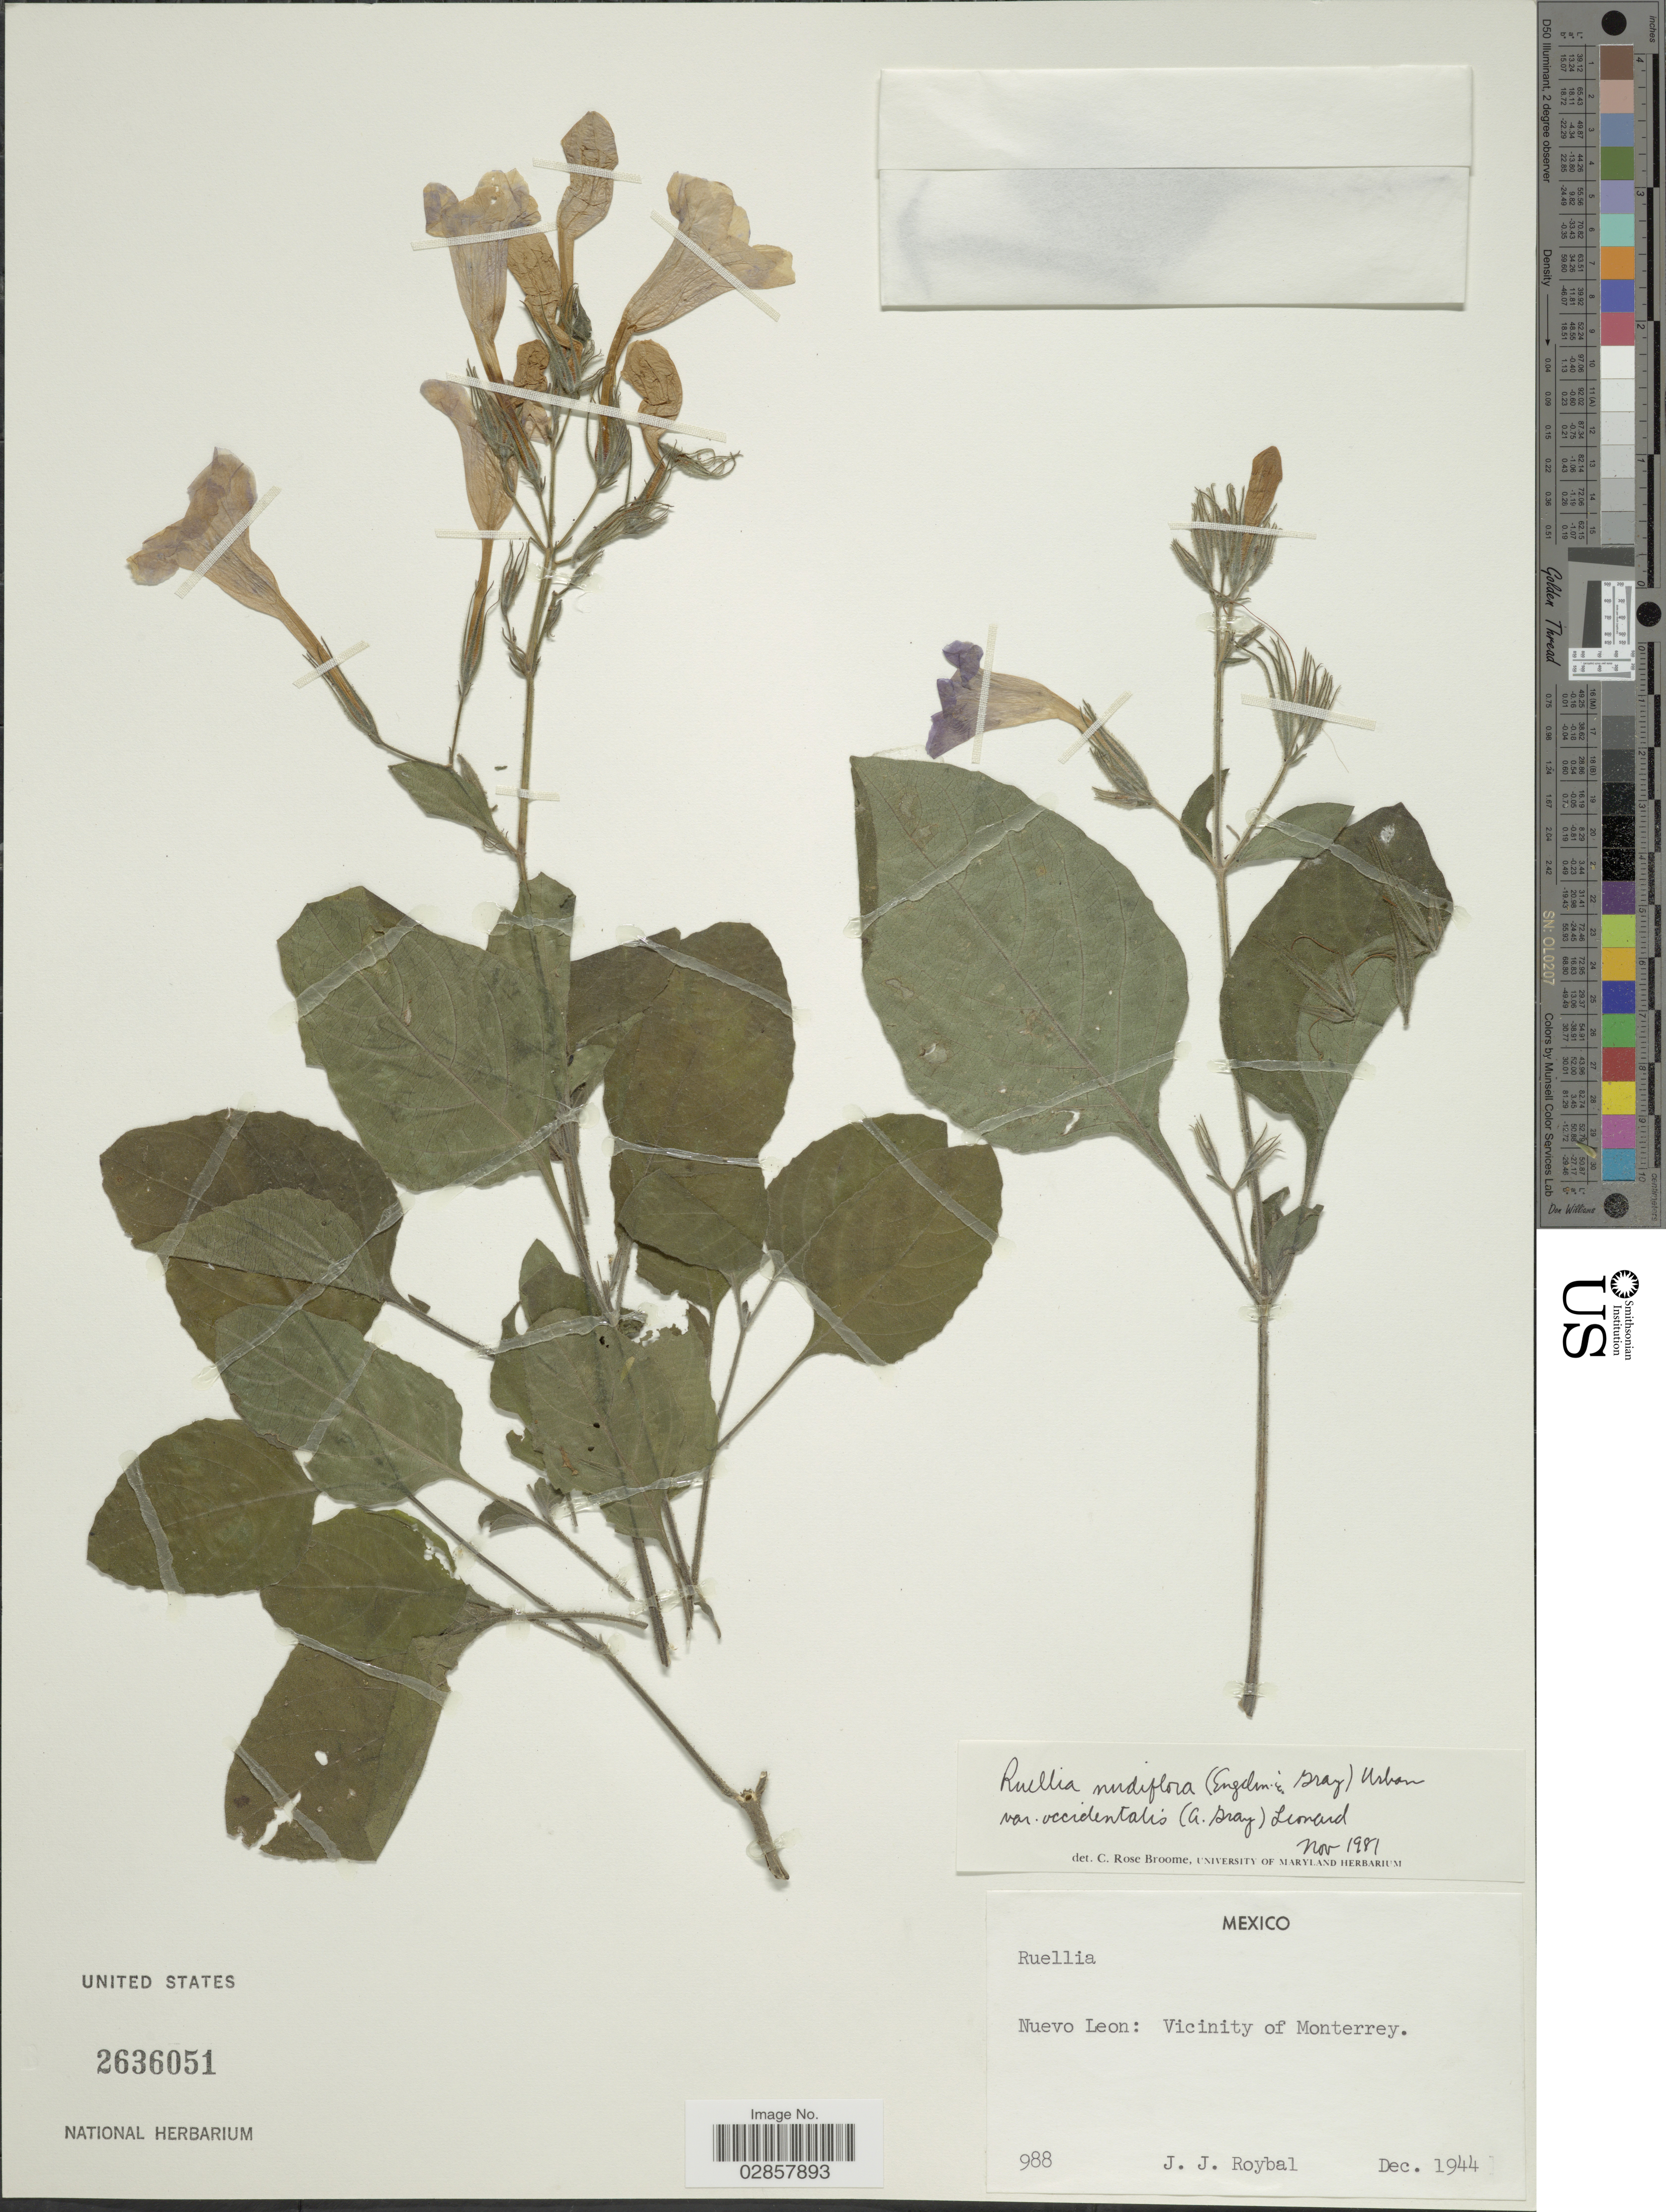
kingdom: Plantae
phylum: Tracheophyta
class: Magnoliopsida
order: Lamiales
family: Acanthaceae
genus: Ruellia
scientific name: Ruellia occidentalis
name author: (A. Gray) Tharp & F.A. Barkley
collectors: J. J. Roybal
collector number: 988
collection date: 1944-12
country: Mexico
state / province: Nuevo León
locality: Vicinity of Monterrey.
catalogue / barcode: US 2636051